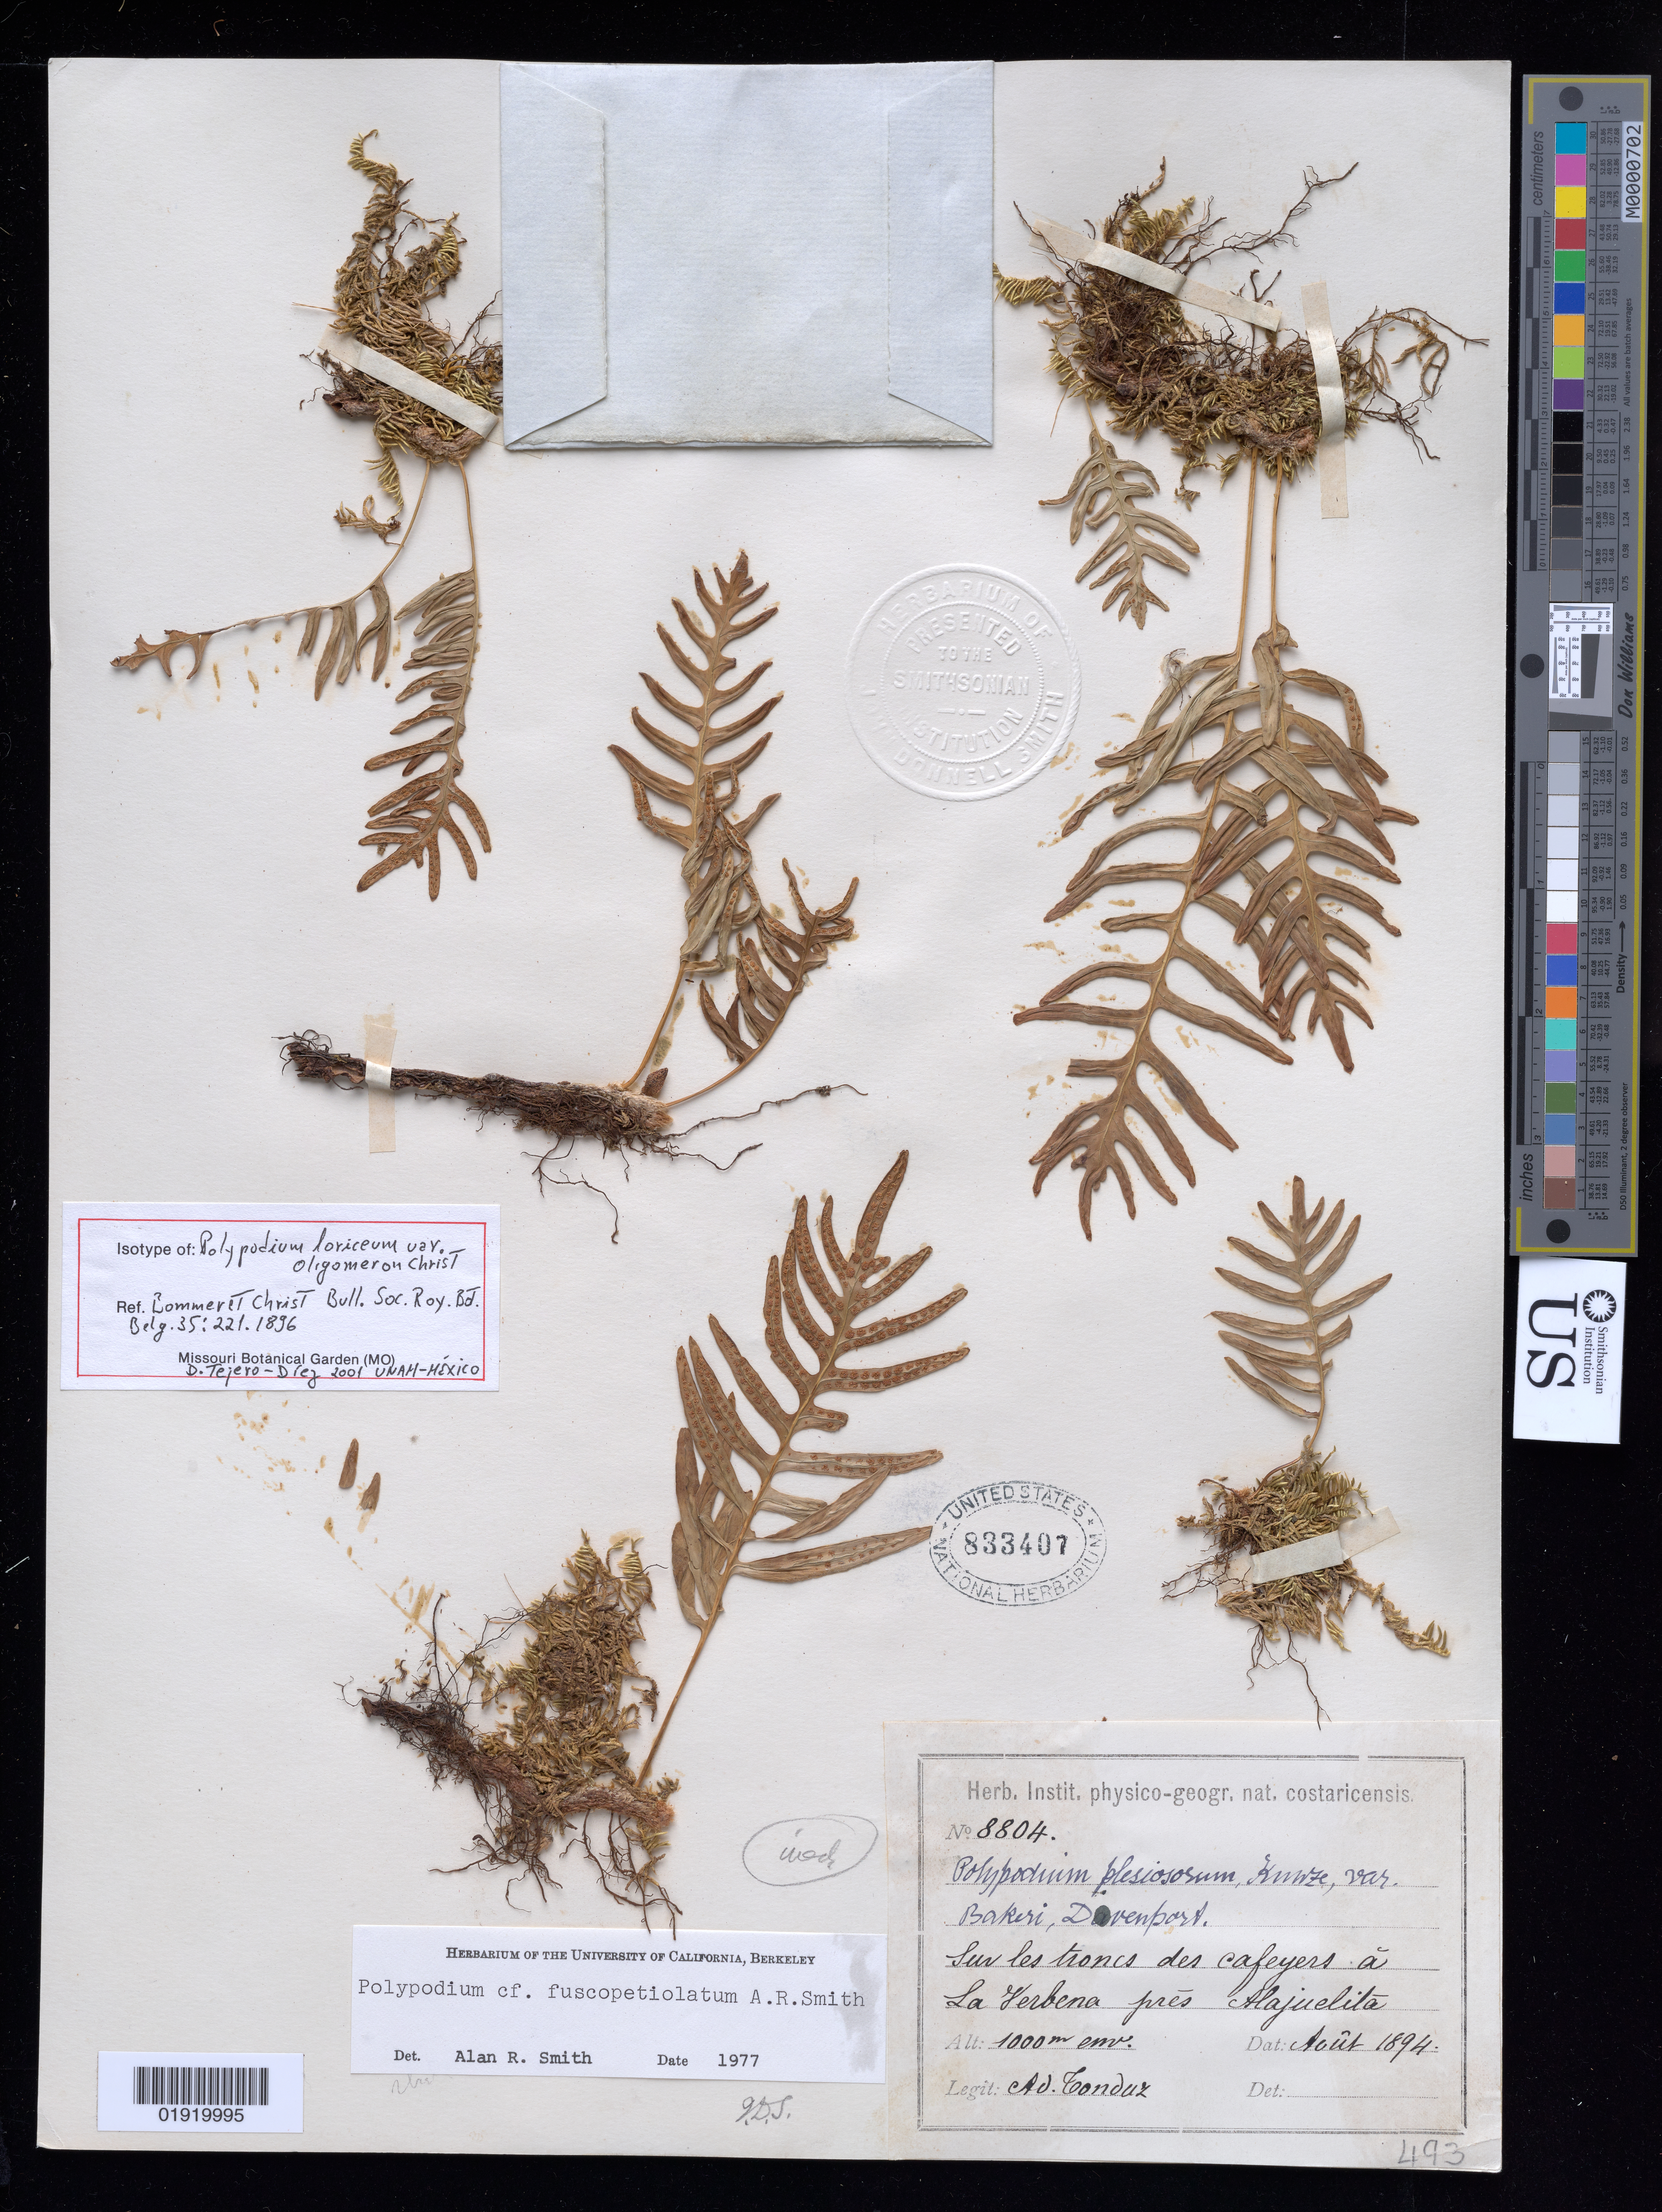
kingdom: Plantae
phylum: Tracheophyta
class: Polypodiopsida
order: Polypodiales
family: Polypodiaceae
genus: Polypodium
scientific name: Polypodium loriceum var. oligomeron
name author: Christ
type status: Isotype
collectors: A. Tonduz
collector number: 8804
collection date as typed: Aout 1894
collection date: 1894-08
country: Costa Rica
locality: La Verbena pres Alajuelita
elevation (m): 1000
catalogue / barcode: US 833407